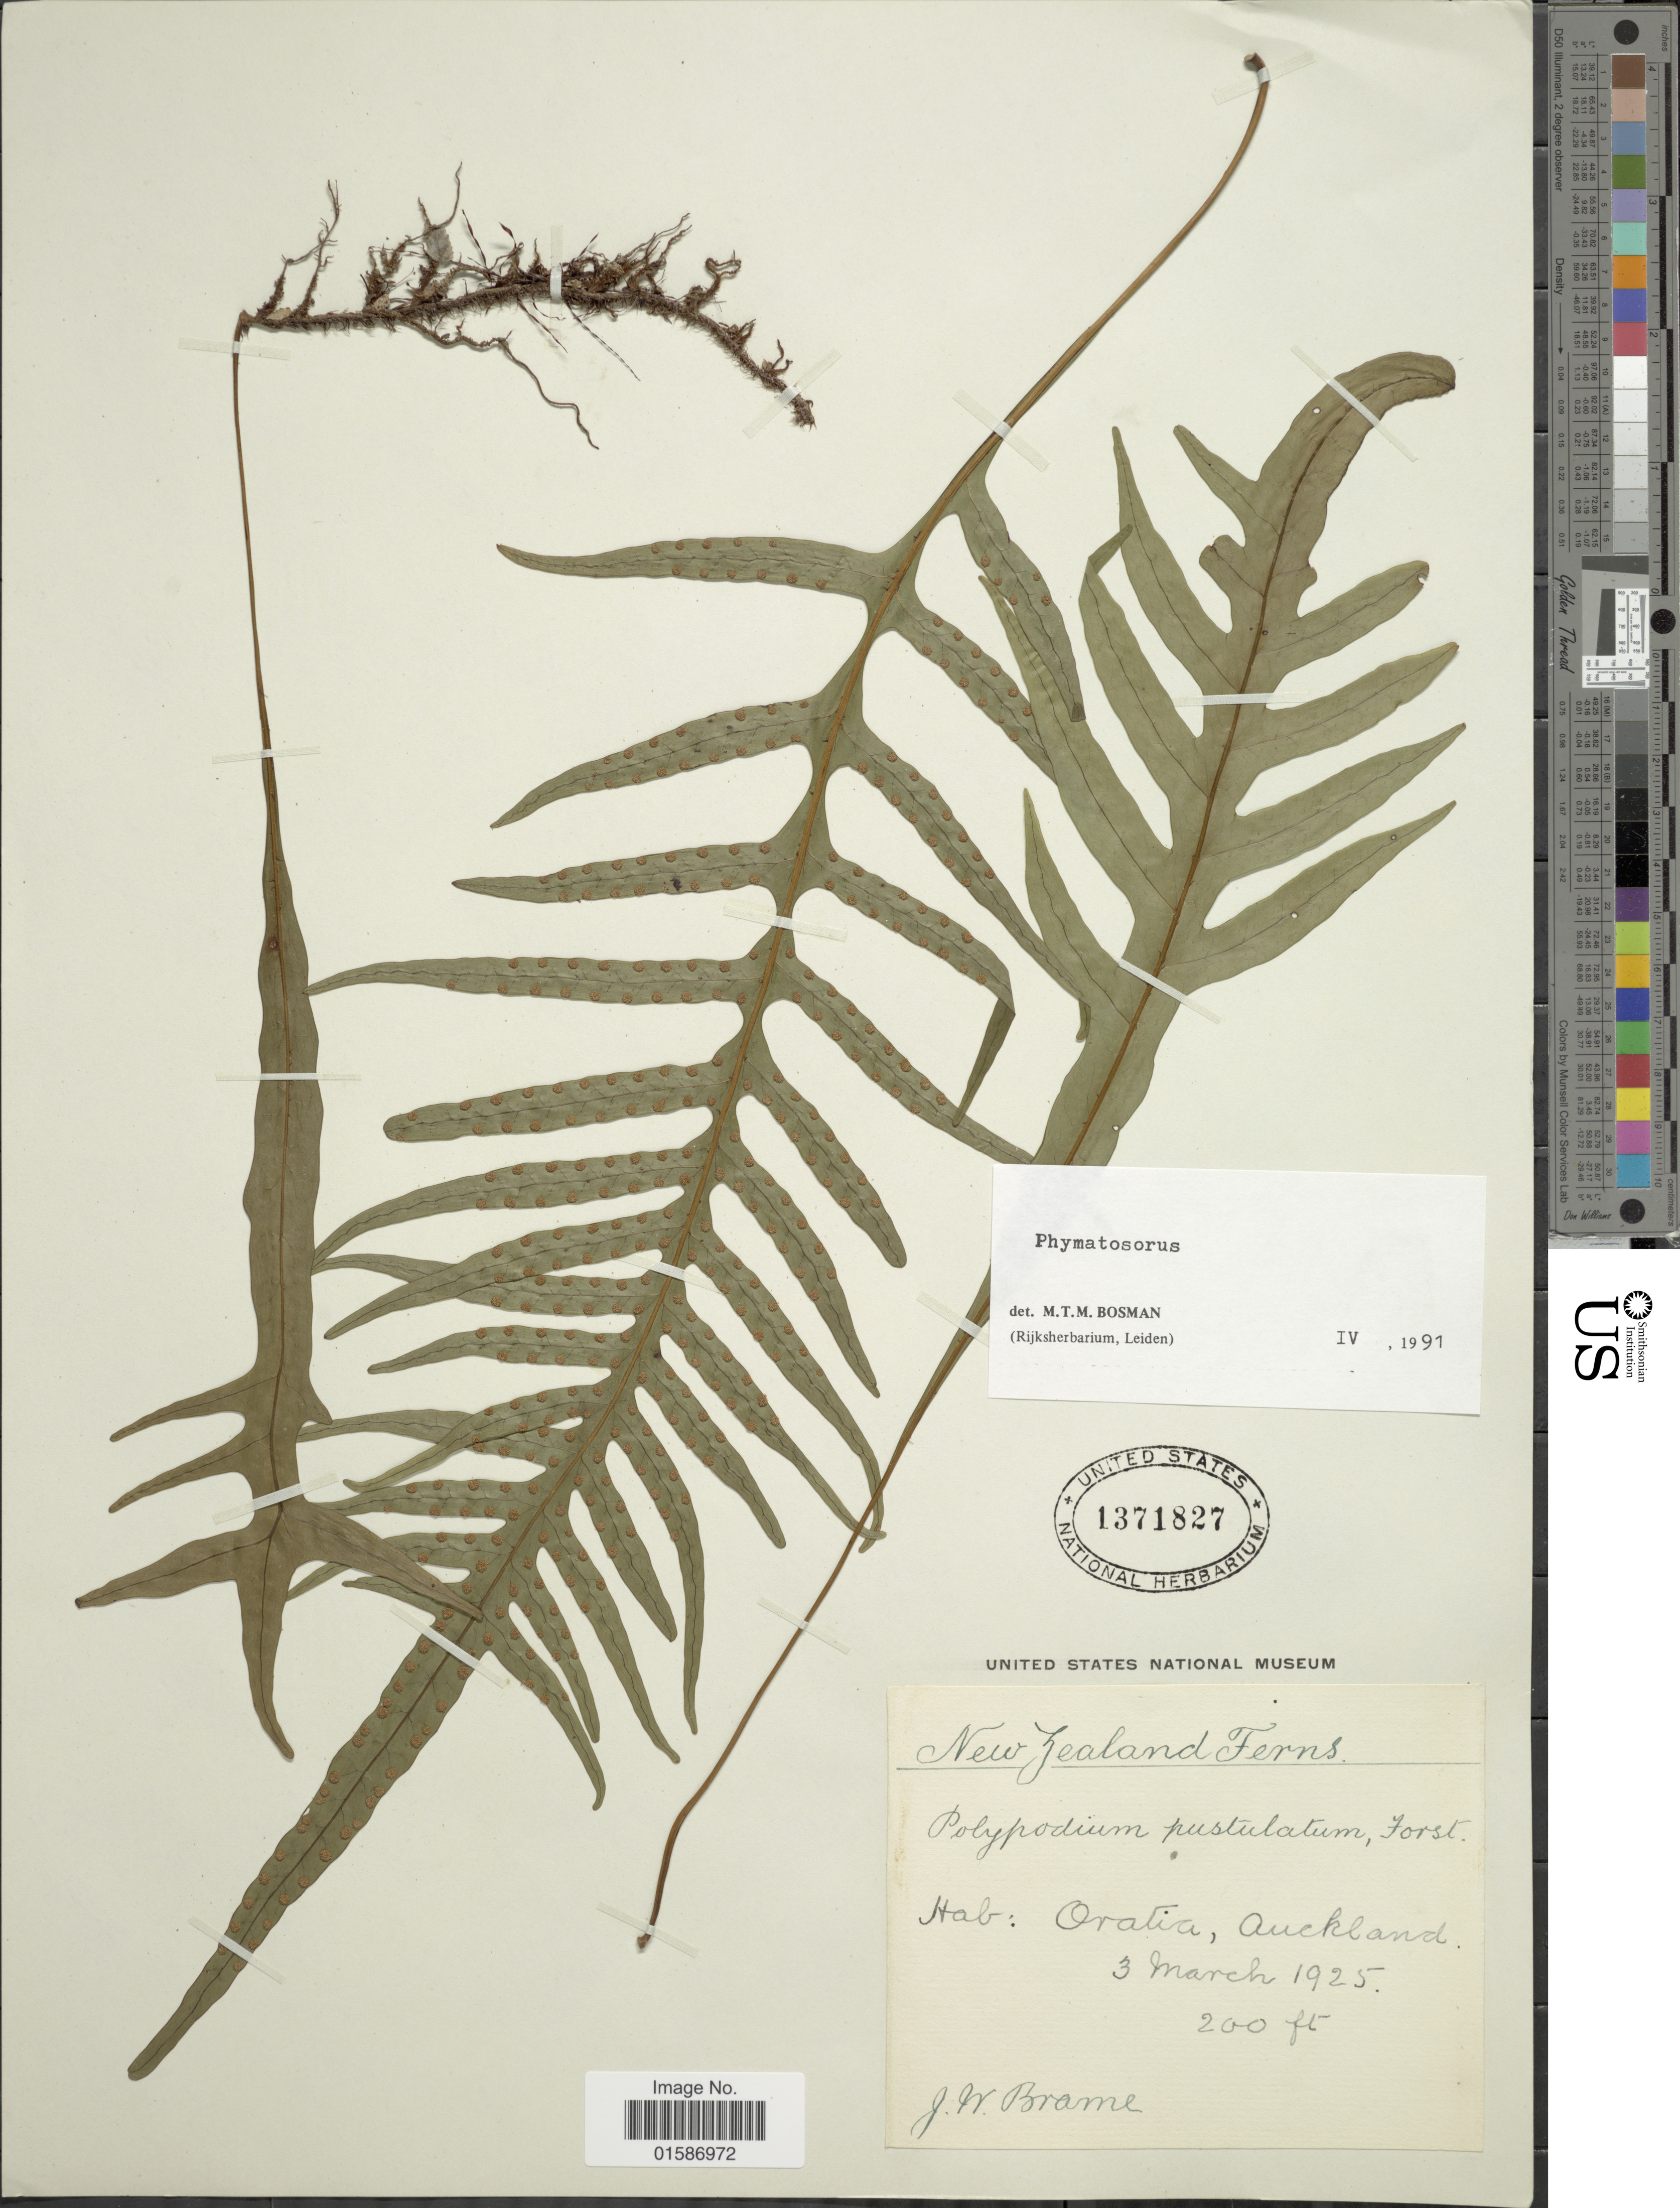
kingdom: Plantae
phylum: Tracheophyta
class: Polypodiopsida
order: Polypodiales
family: Polypodiaceae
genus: Microsorum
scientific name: Microsorum scandens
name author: Tindale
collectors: J. Brame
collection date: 1925-03-03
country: New Zealand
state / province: Auckland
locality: Oralia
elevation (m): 61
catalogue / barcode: US 1371827